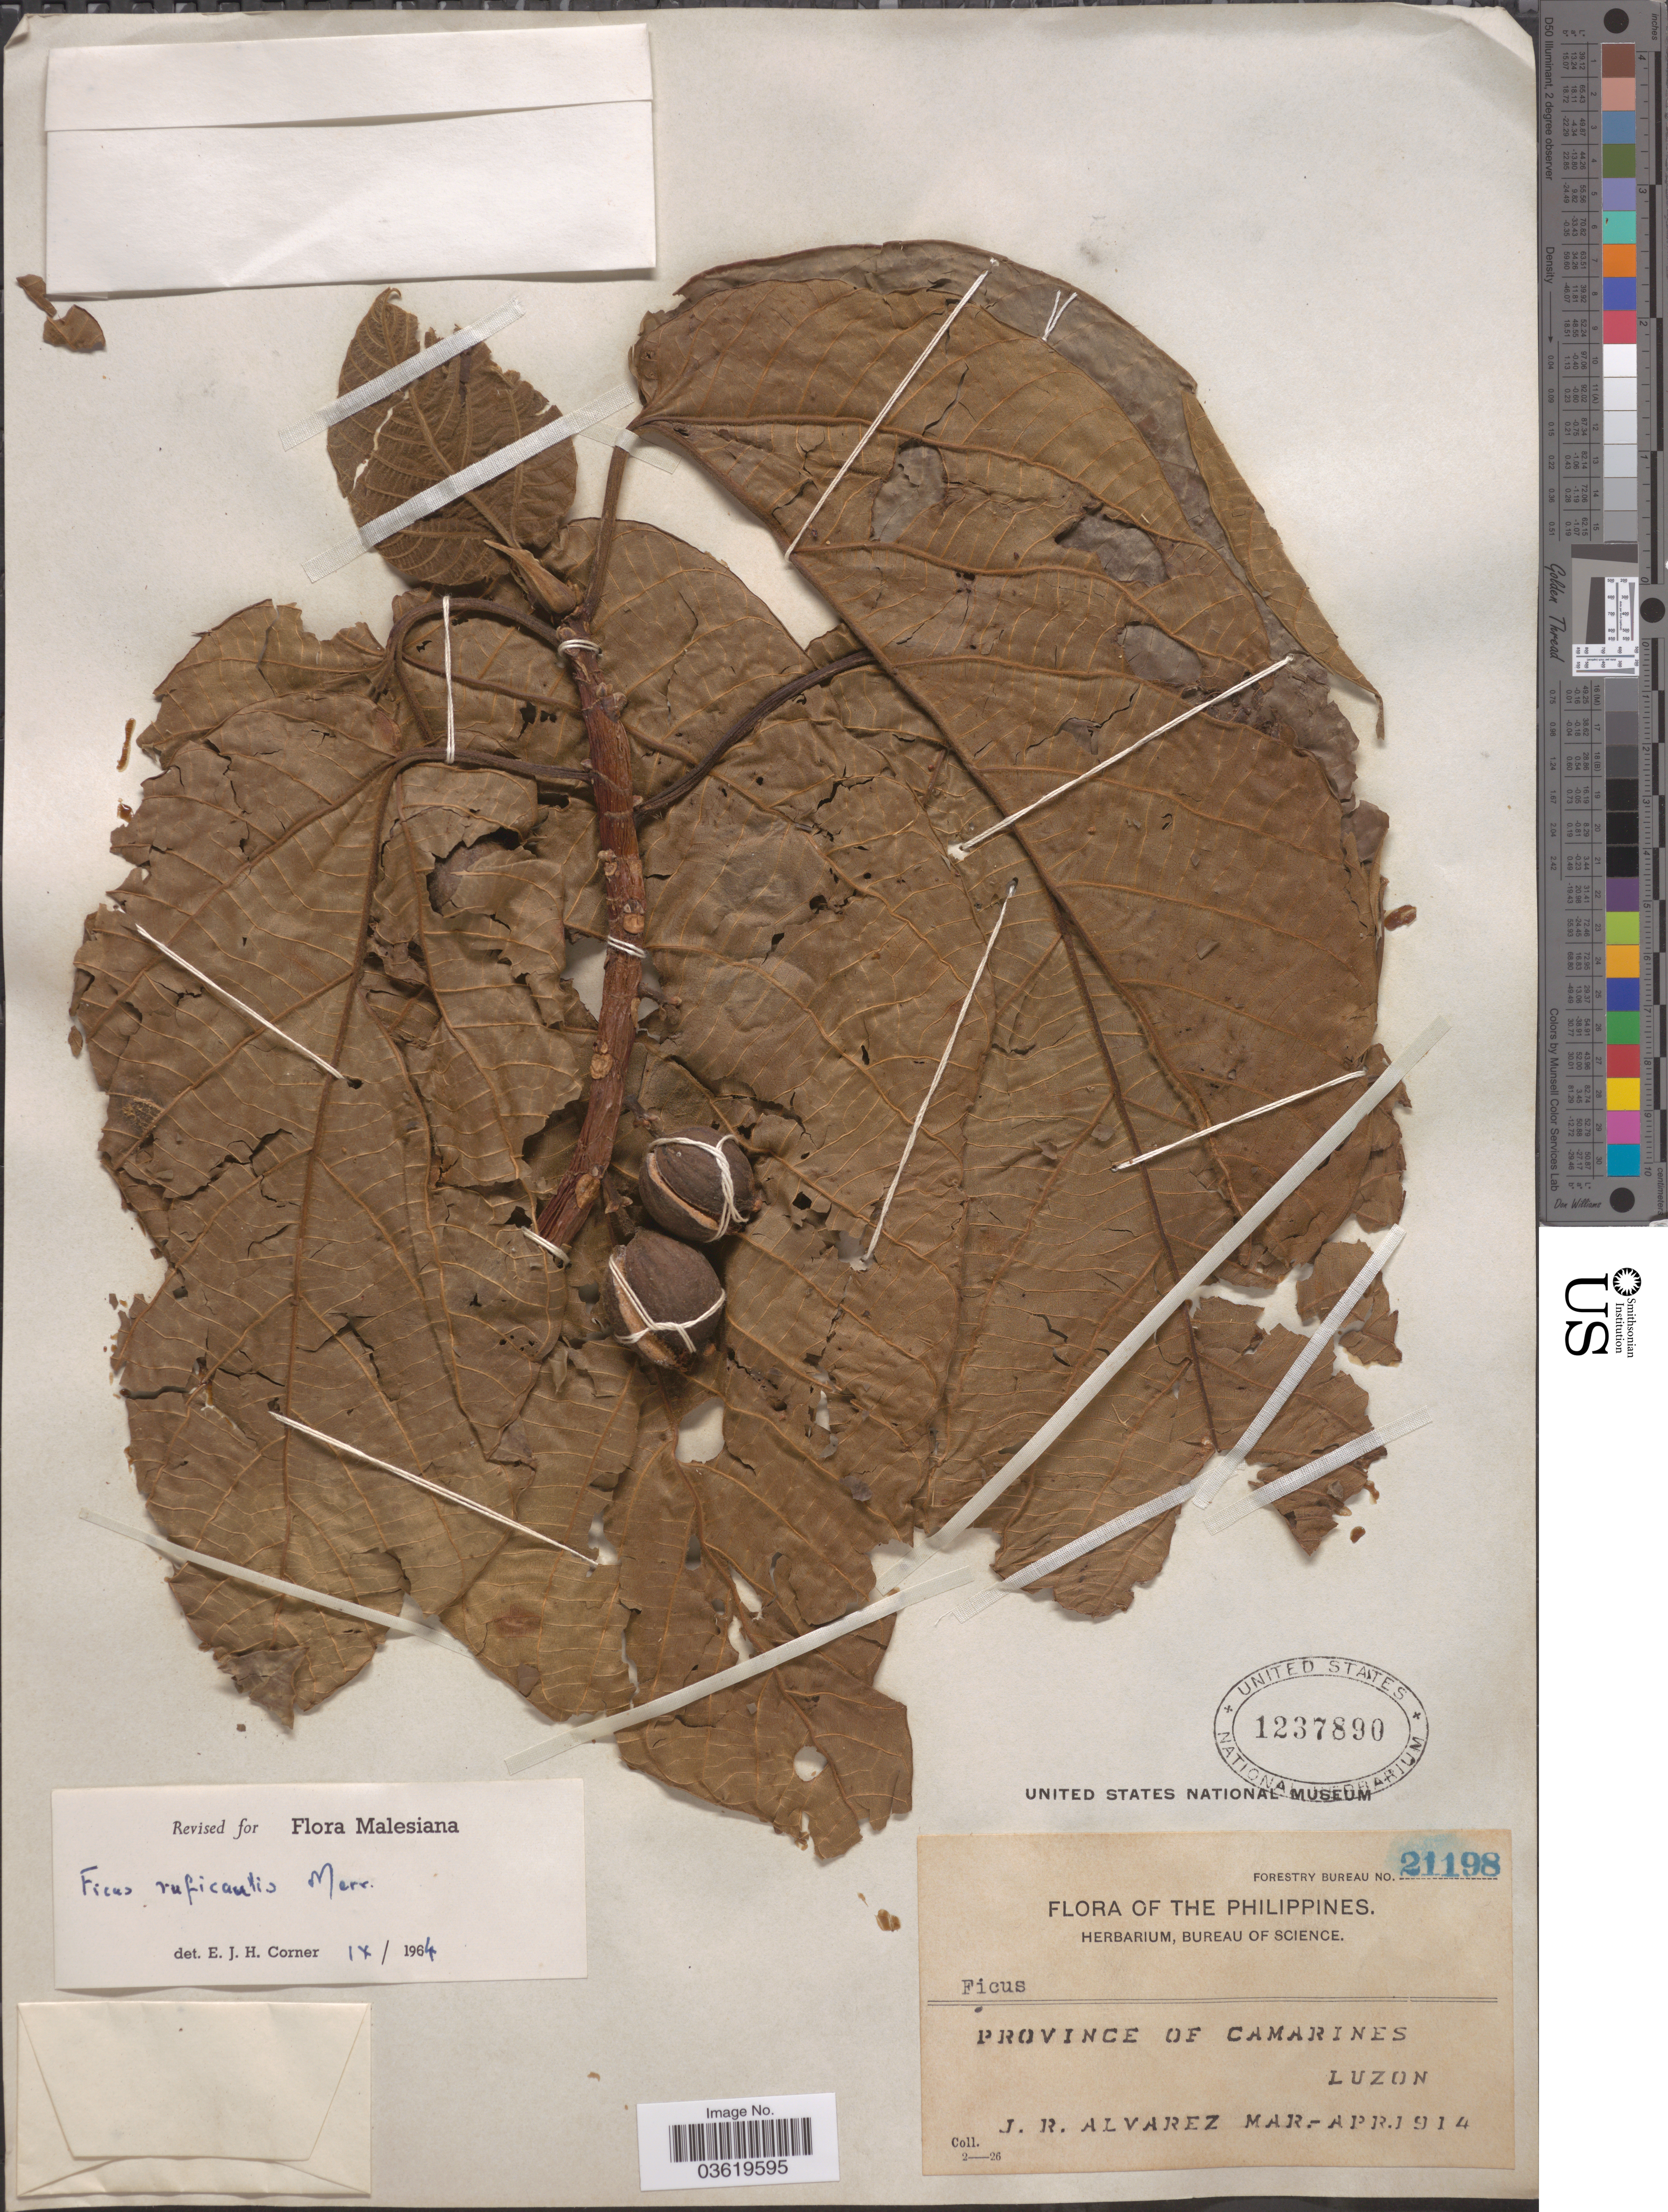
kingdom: Plantae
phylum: Tracheophyta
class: Magnoliopsida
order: Rosales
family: Moraceae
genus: Ficus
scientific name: Ficus ruficaulis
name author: Merr.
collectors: J. Alvarez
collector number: Forestry Bureau 21198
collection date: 1914-03/1914-04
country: Philippines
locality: Province of Camarines. Luzon.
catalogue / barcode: US 1237890